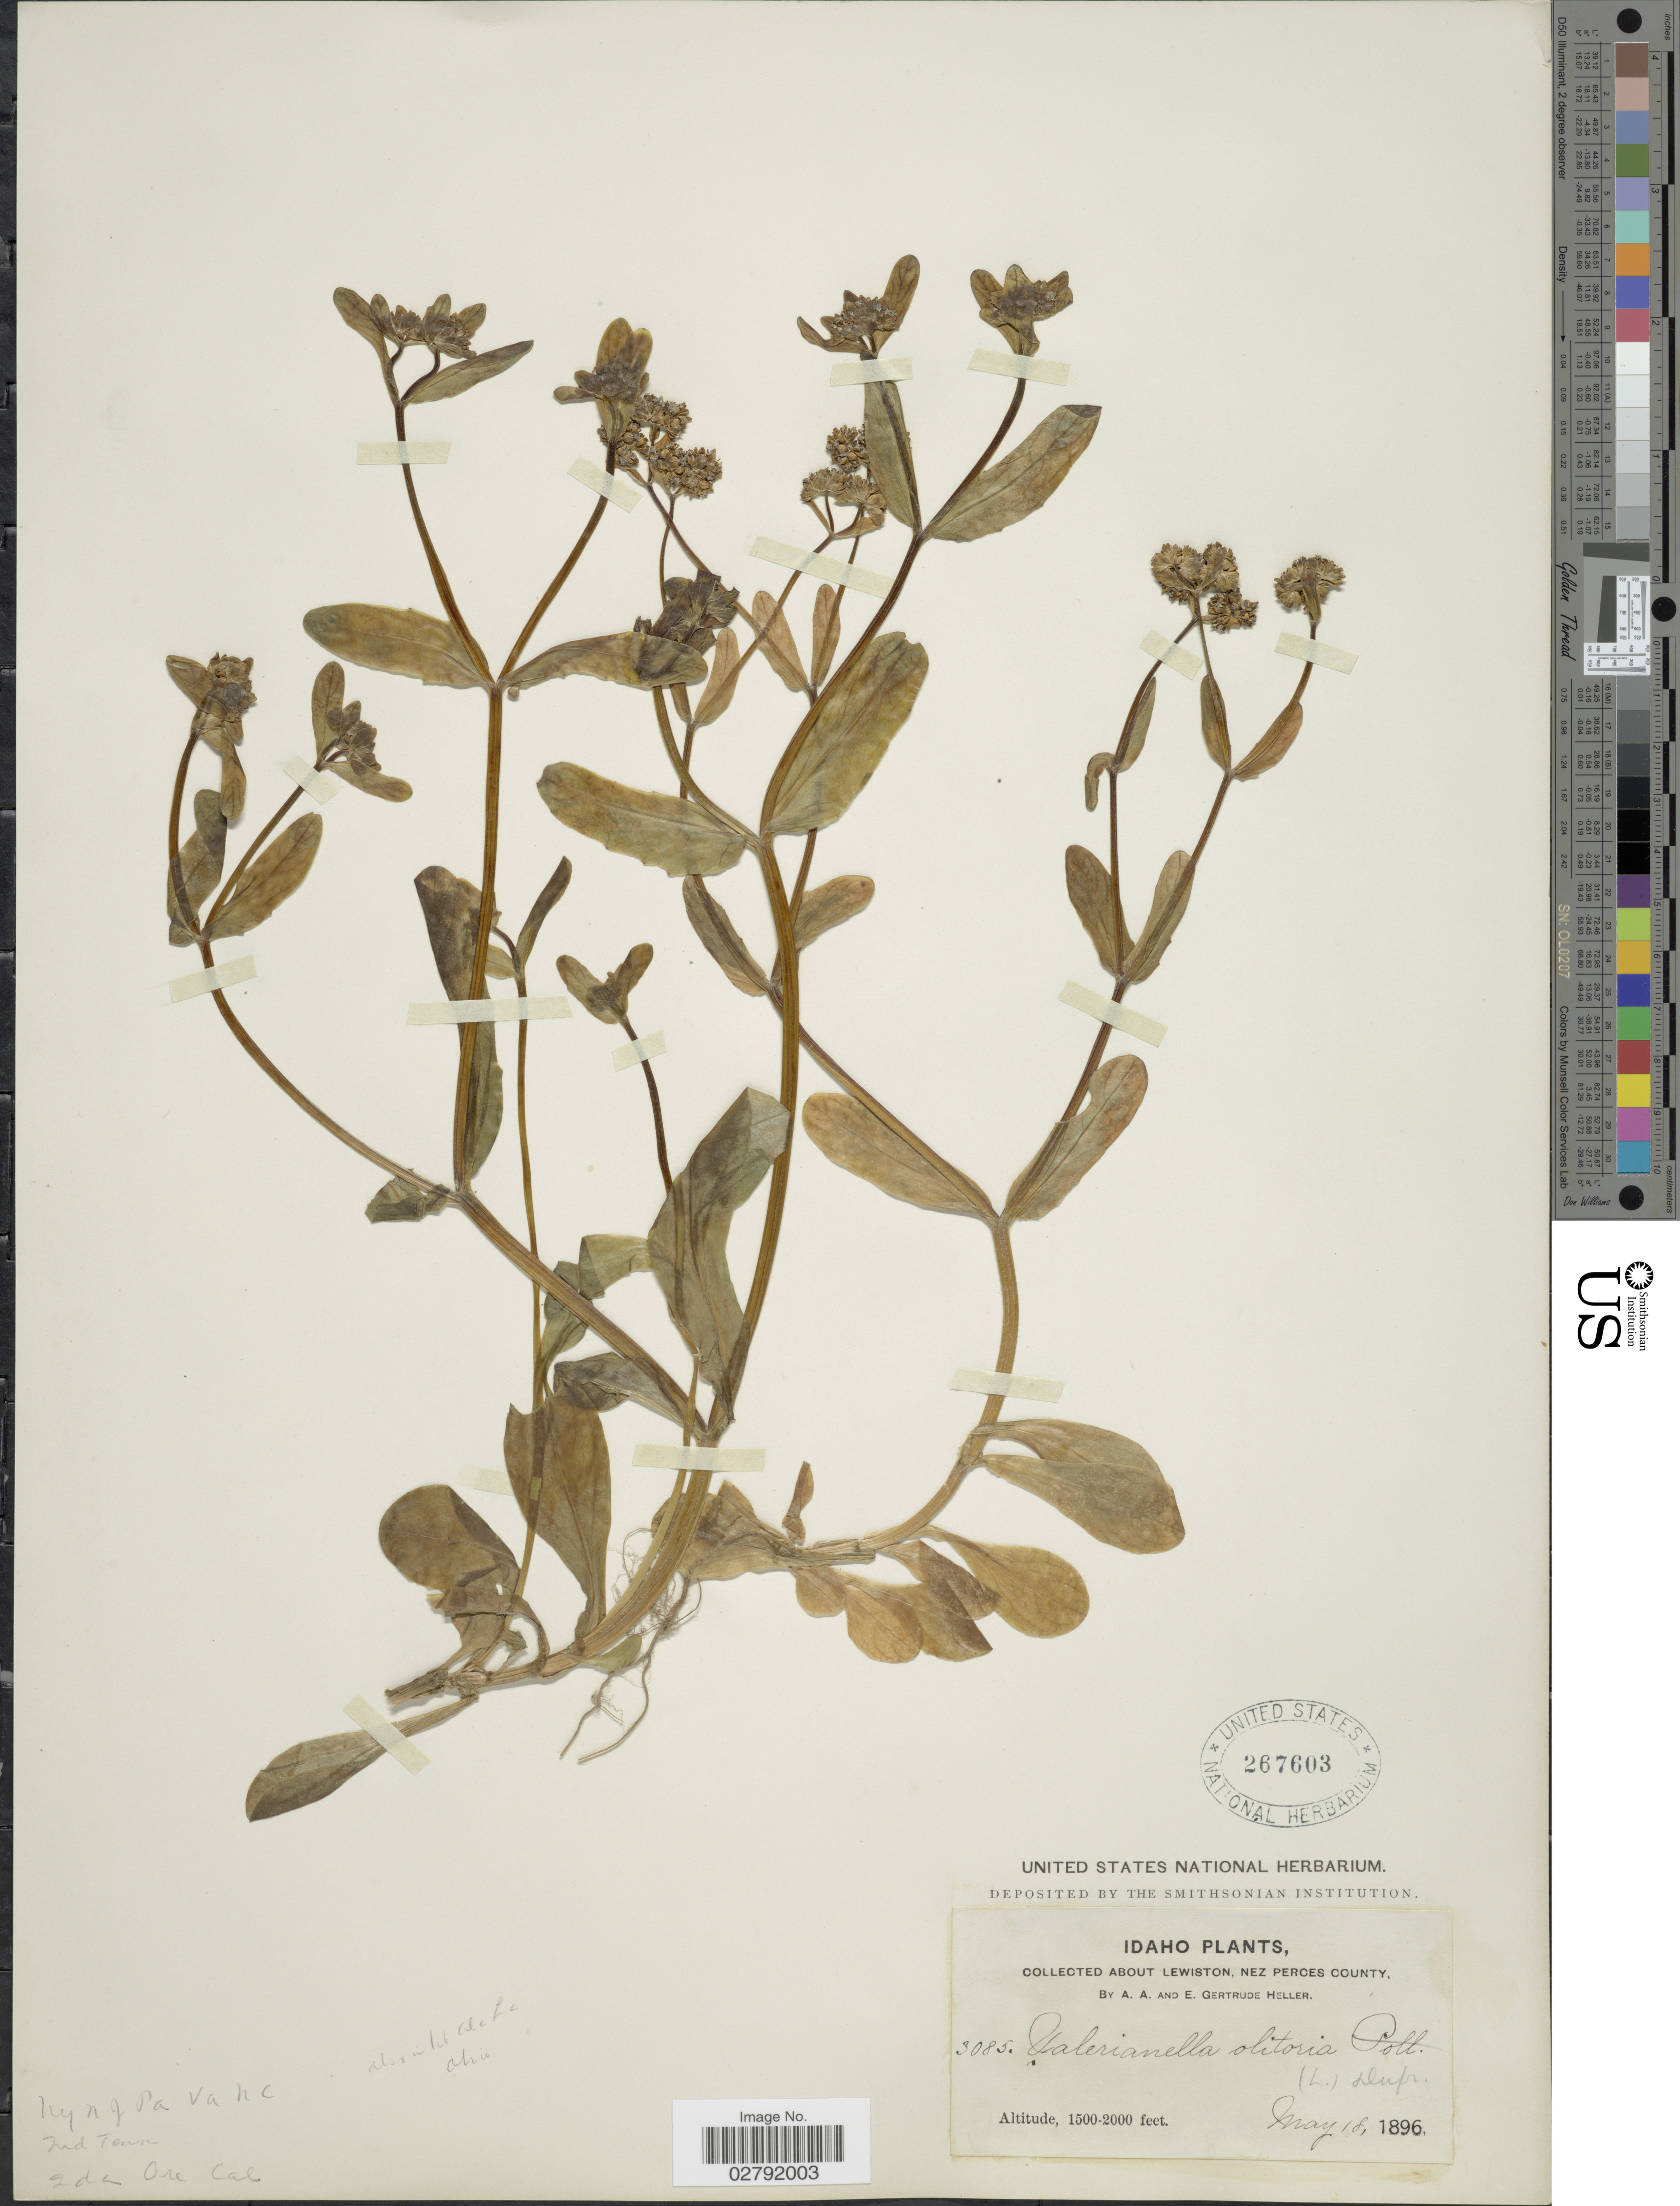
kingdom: Plantae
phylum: Tracheophyta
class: Magnoliopsida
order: Dipsacales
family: Caprifoliaceae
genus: Valerianella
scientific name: Valerianella olitoria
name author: (L.) Pollich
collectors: A. A. Heller & E. G. Heller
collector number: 3085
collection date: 1896-05-18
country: United States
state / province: Idaho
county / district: Nez Perce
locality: About Lewiston.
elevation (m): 457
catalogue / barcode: US 267603